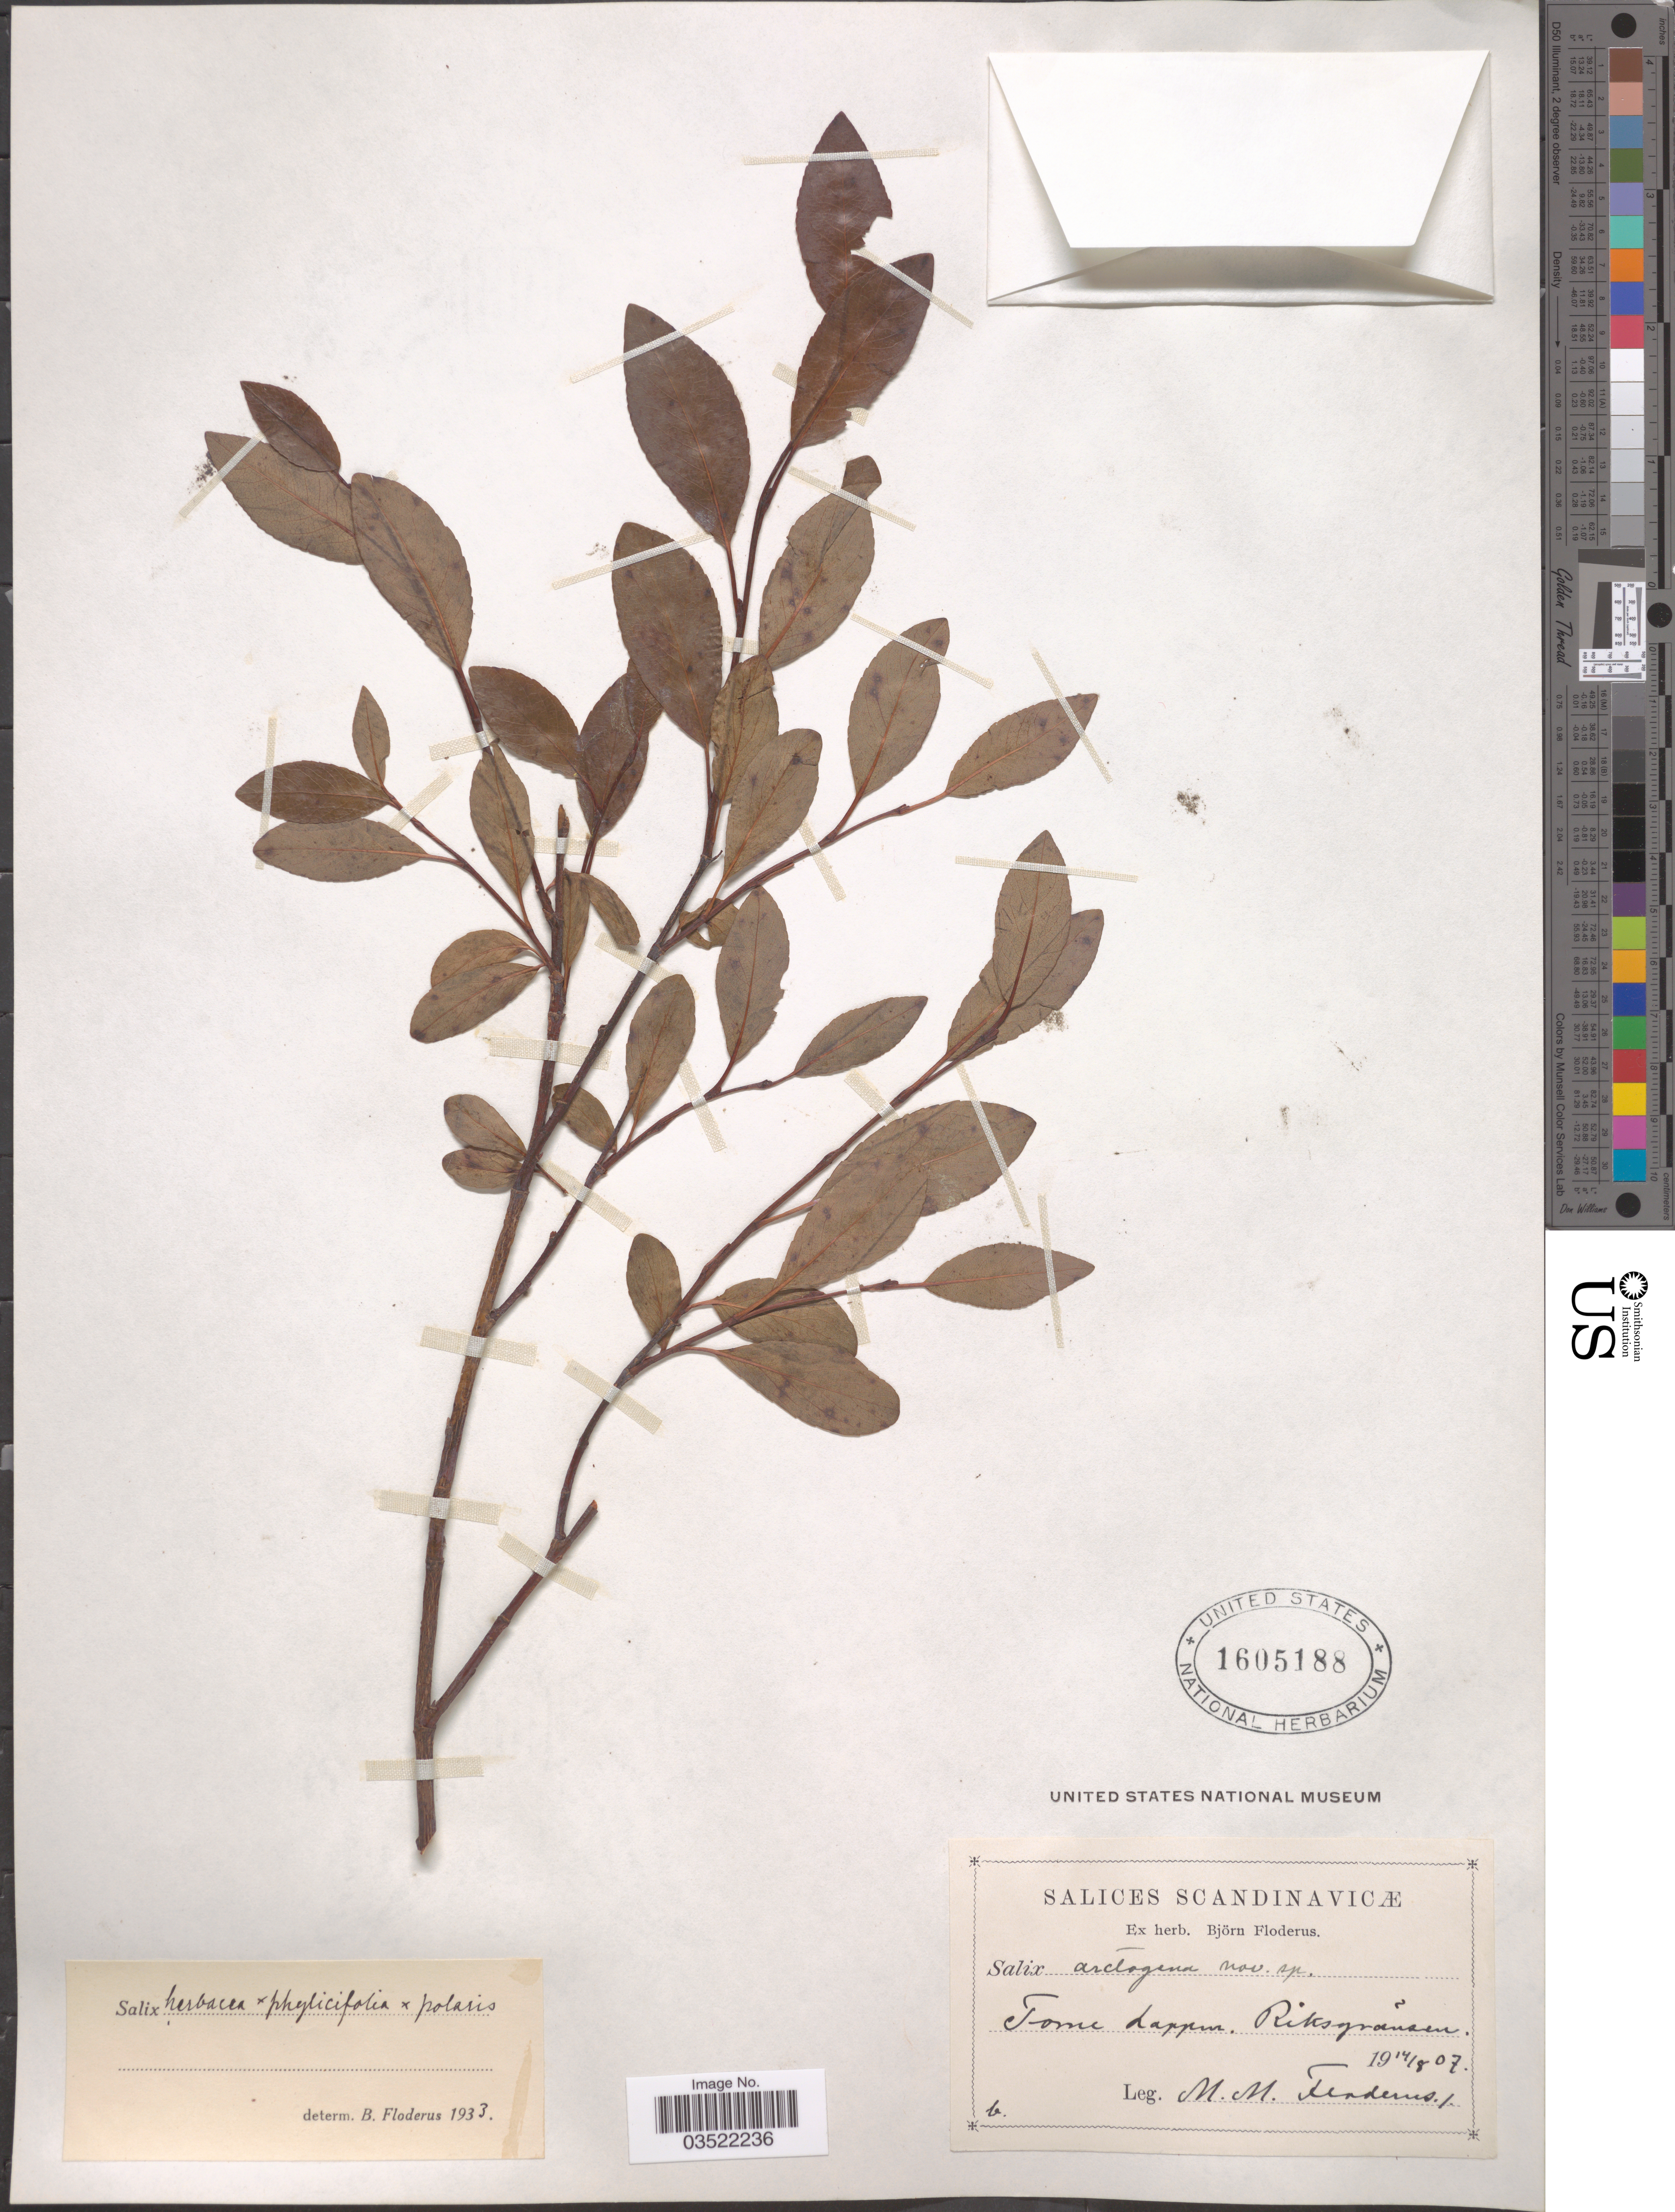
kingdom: Plantae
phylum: Tracheophyta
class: Magnoliopsida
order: Malpighiales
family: Salicaceae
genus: Salix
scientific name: Salix herbacea x S. phylicifolia L. x S. polaris Wahlenb.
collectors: M. Floderus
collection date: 1907-08-14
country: Sweden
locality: Scandinavicæ. Torne Lappm. Riksgrãnsen.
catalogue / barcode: US 1605188